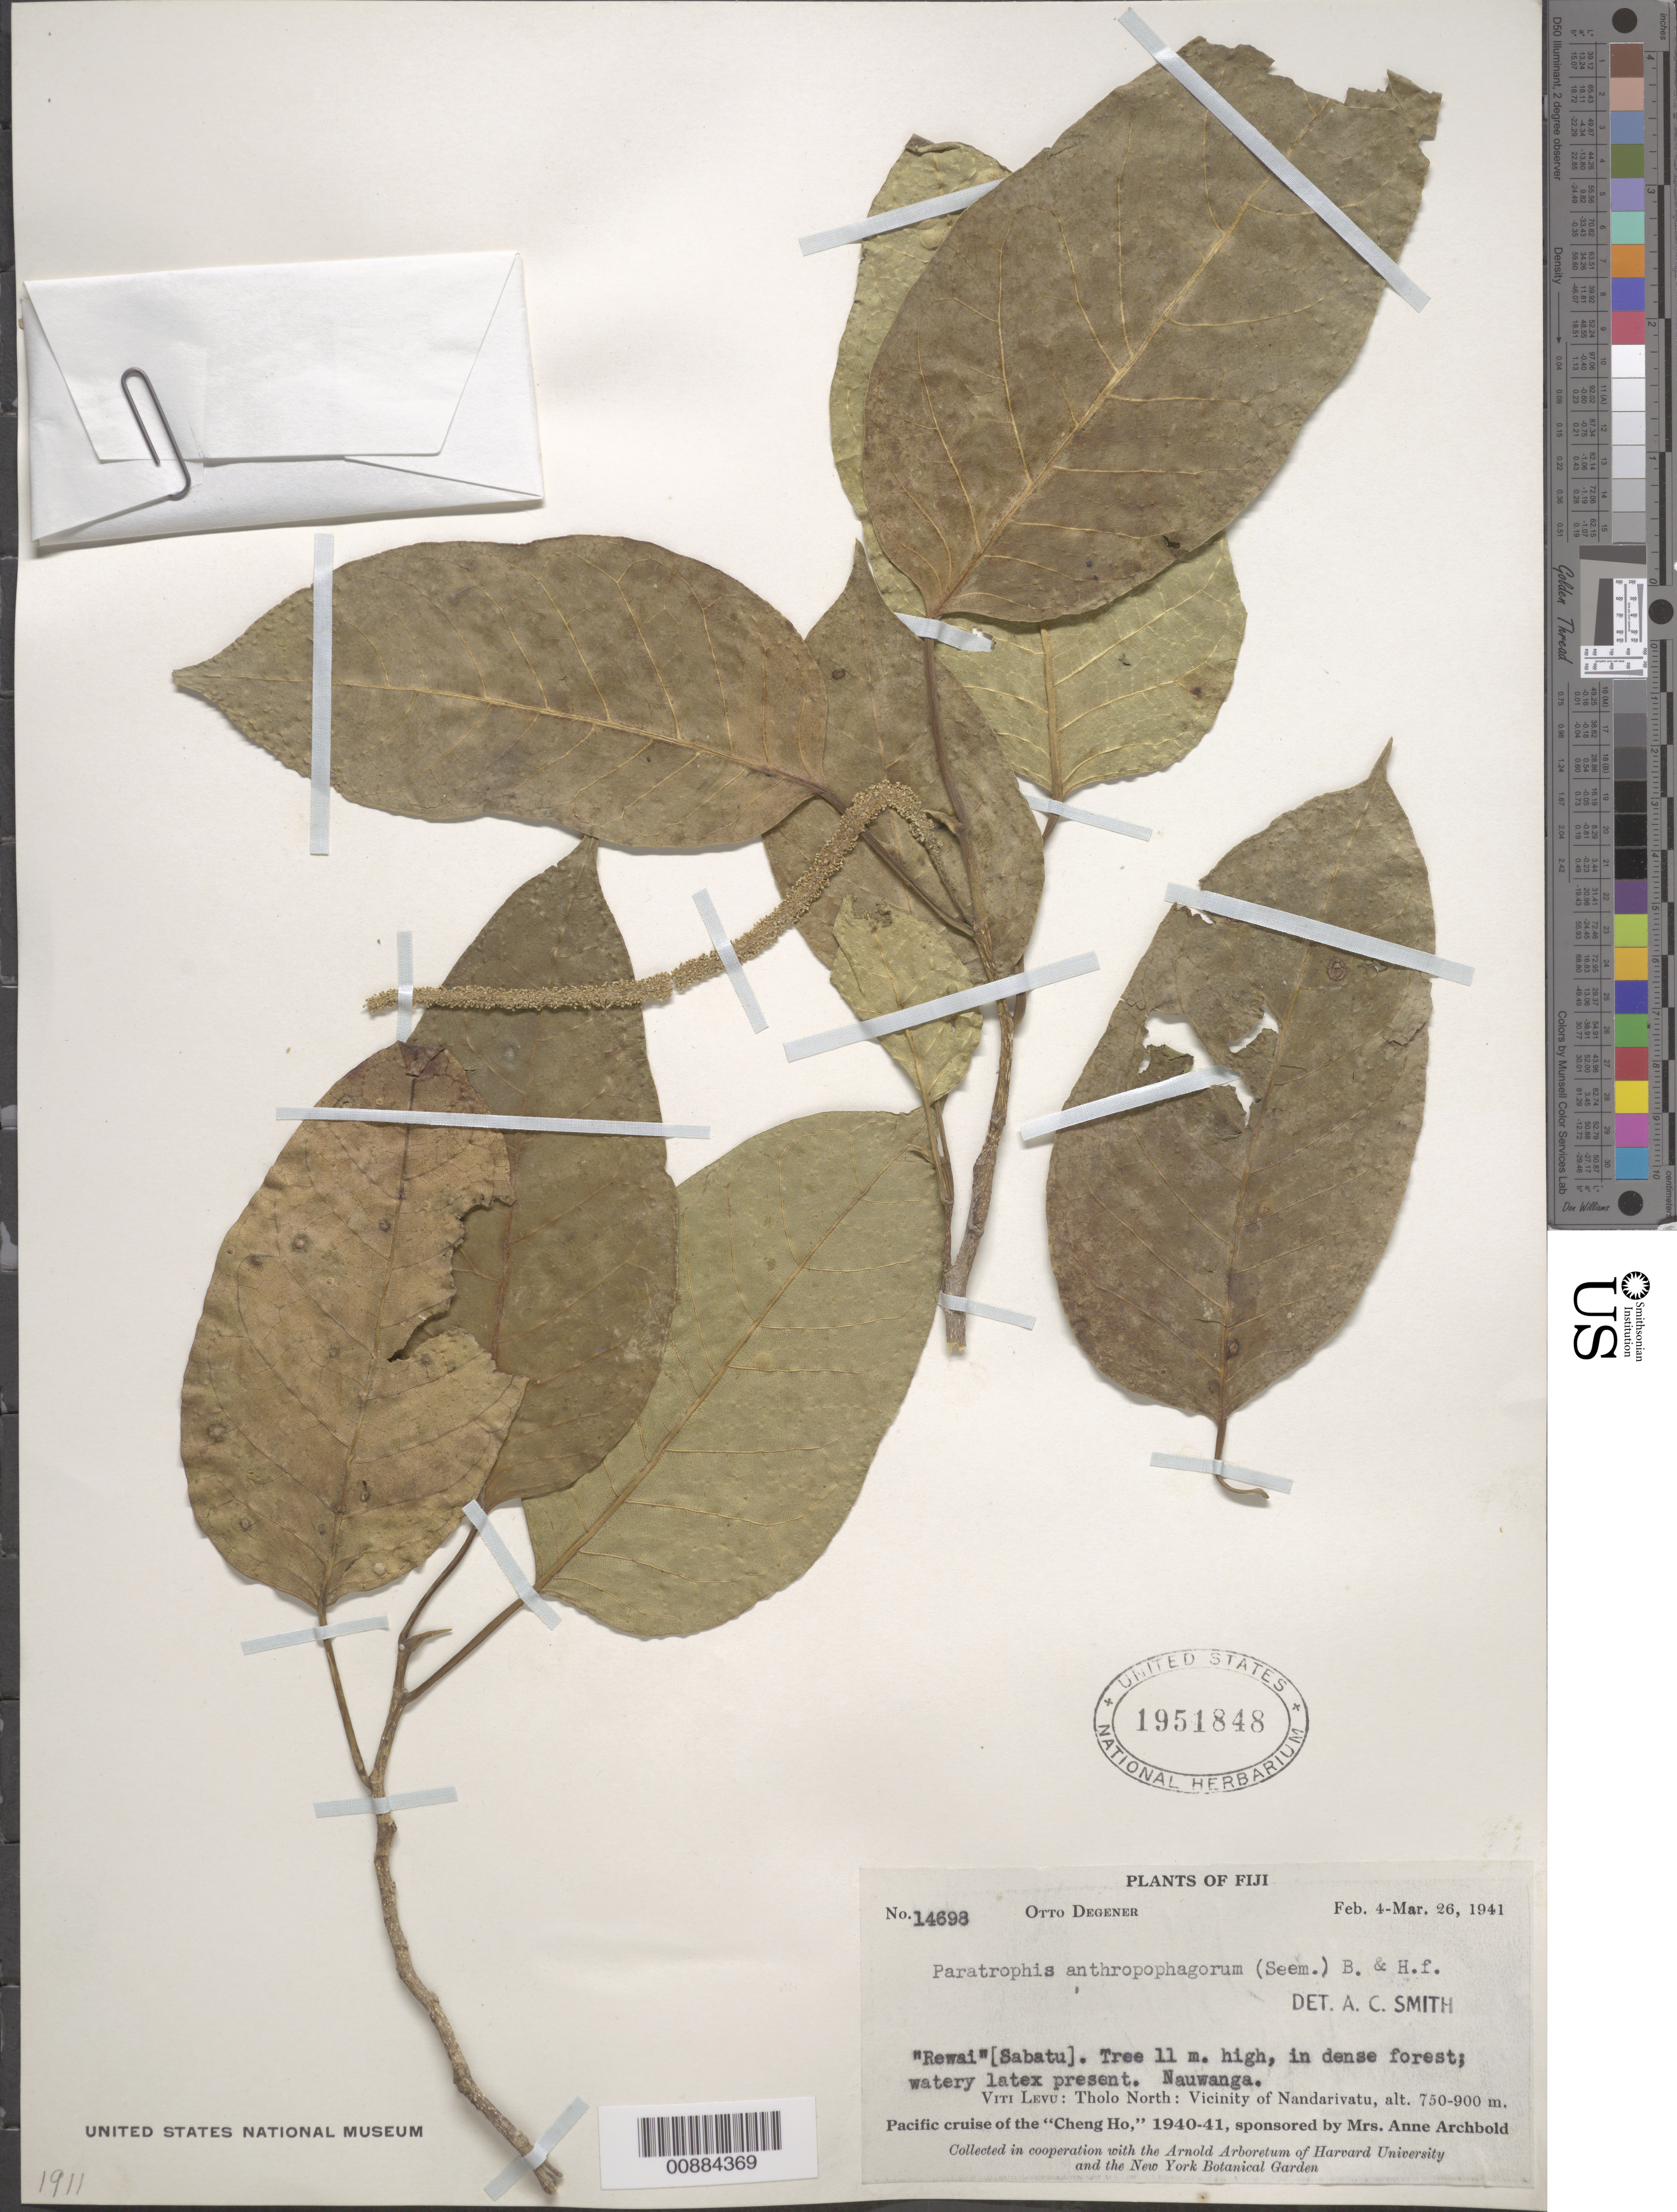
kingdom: Plantae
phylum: Tracheophyta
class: Magnoliopsida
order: Rosales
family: Moraceae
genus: Paratrophis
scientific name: Paratrophis anthropophagorum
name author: (Seem.) Benth. & Hook. f. ex Drake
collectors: O. Degener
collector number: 14698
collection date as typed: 04 Feb 1941 to 26 Mar 1941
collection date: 1941-02-04/1941-03-26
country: Fiji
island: Viti Levu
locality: Viti Levu: Tholo North: Vicinity of Nandarivatu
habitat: dense forest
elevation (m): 750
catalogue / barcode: US 1951848